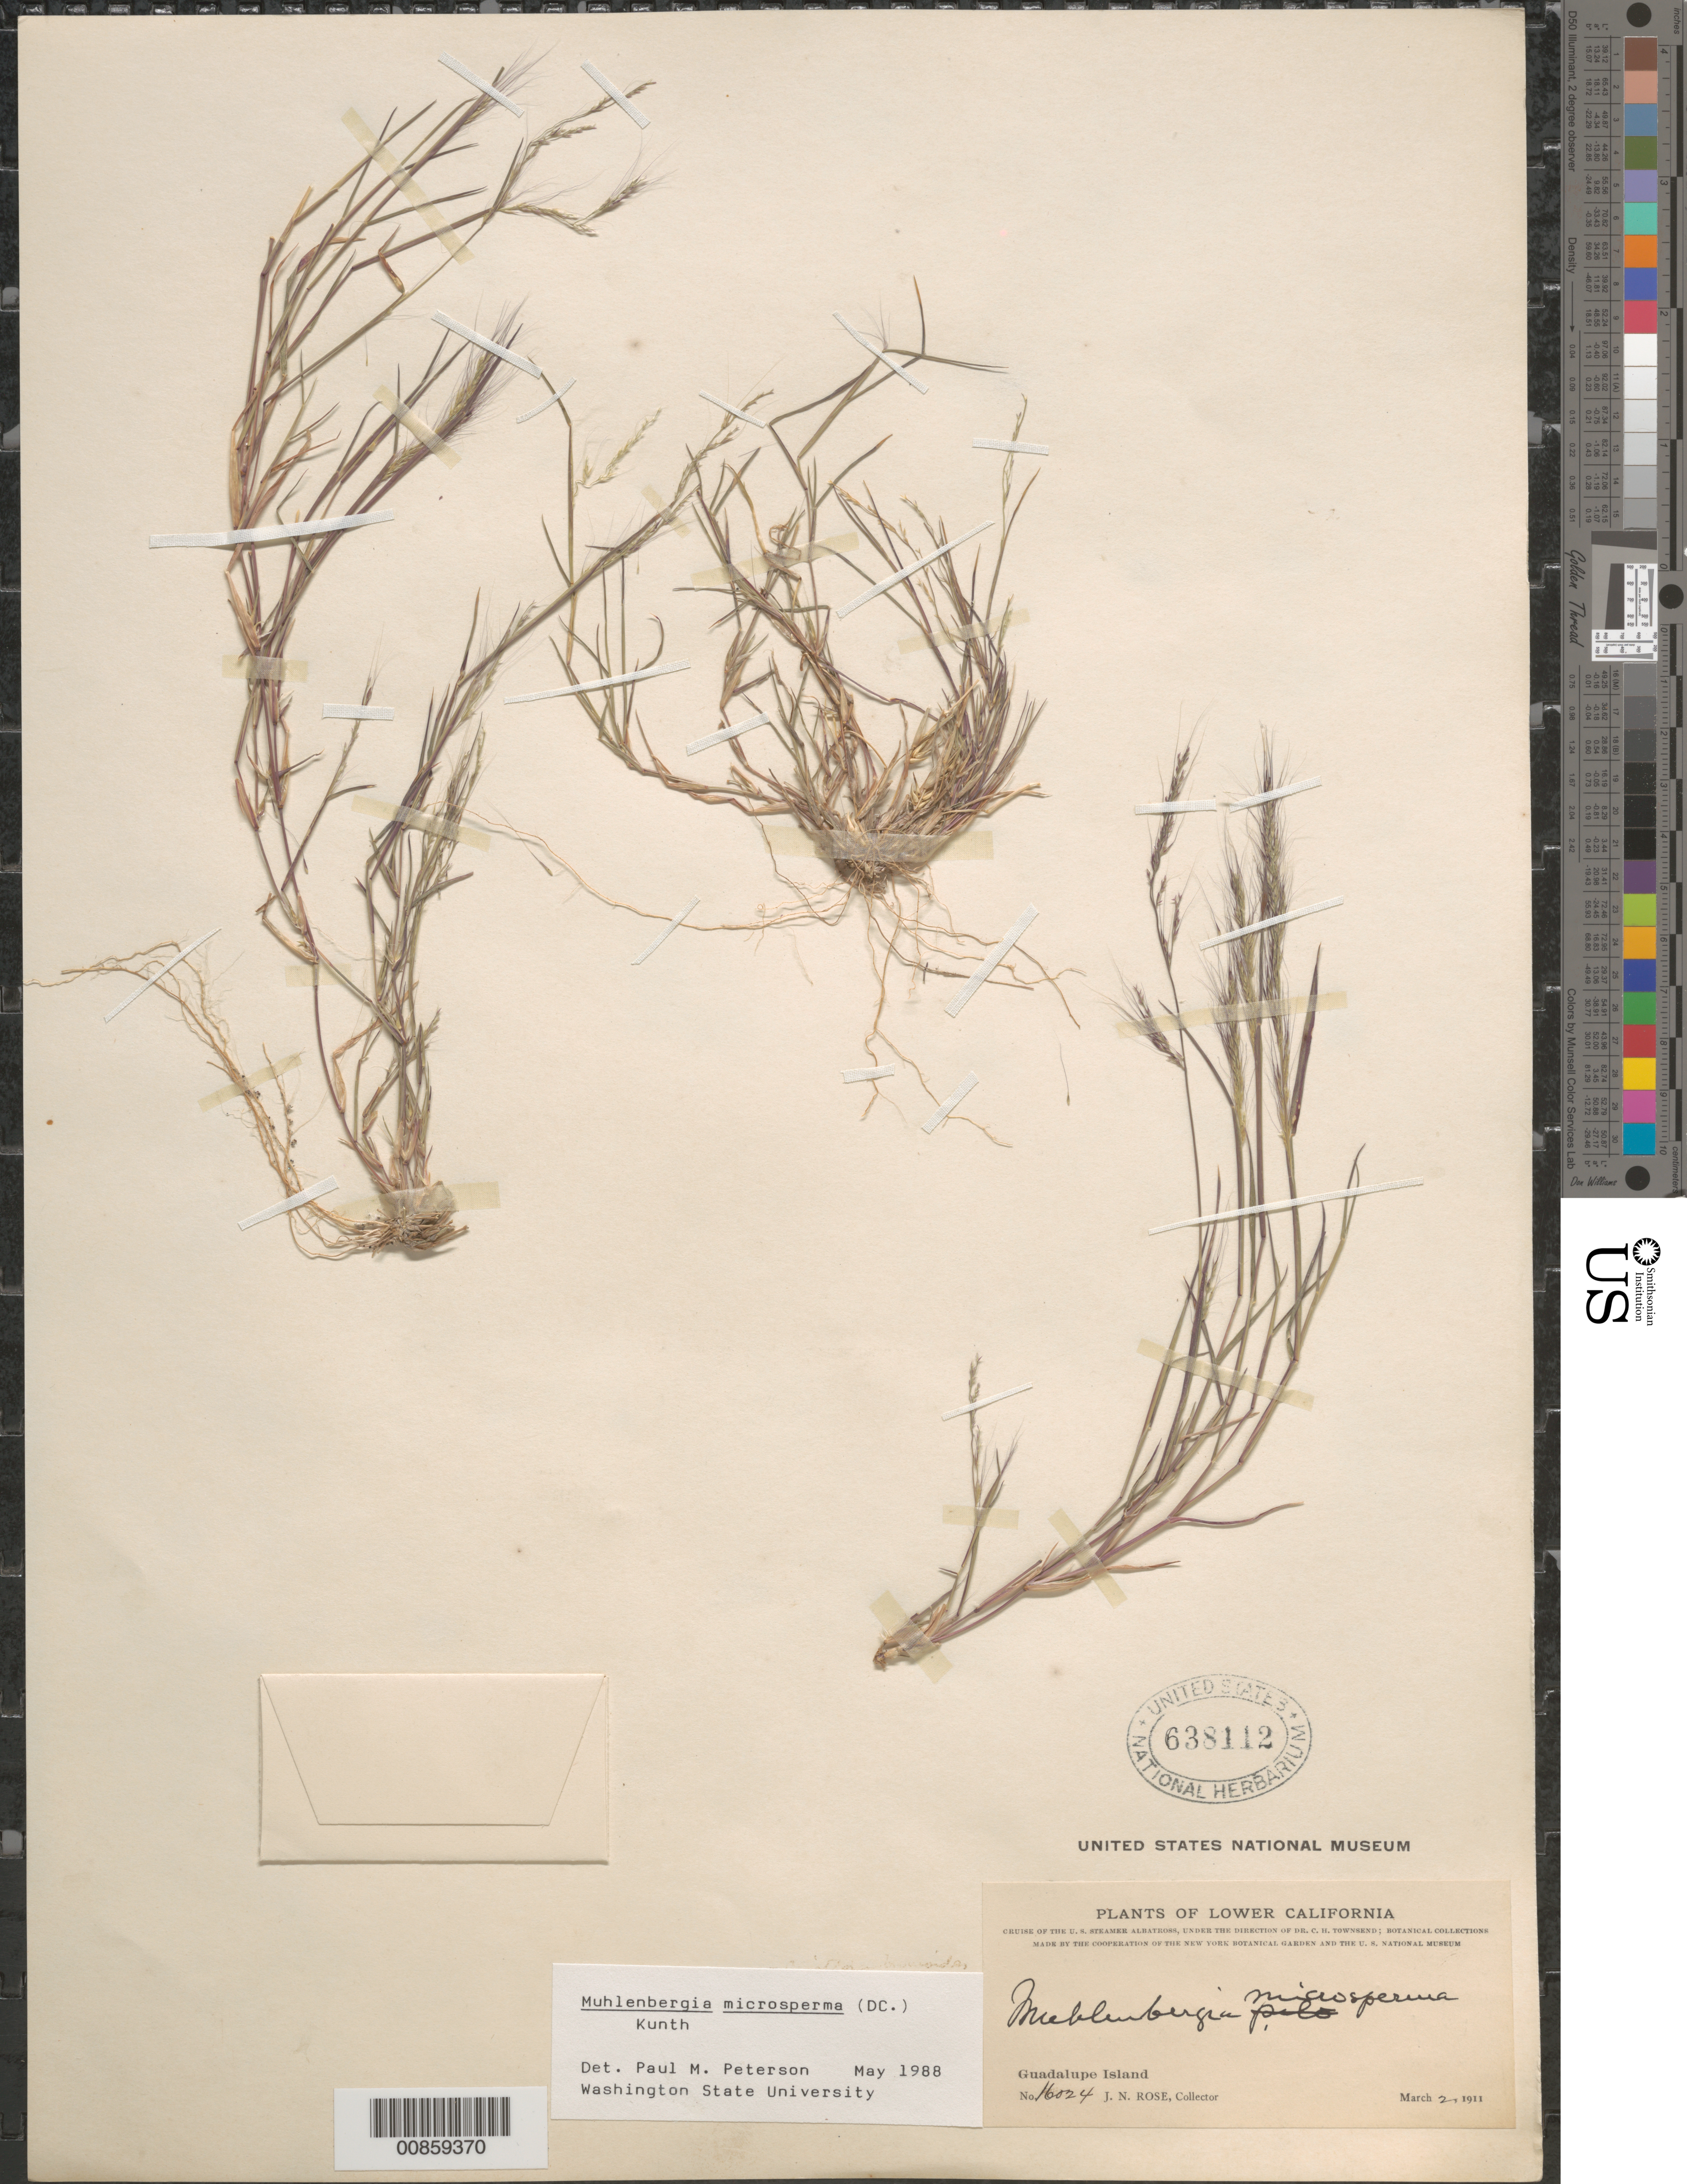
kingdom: Plantae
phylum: Tracheophyta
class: Liliopsida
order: Poales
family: Poaceae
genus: Muhlenbergia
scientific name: Muhlenbergia microsperma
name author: (DC.) Kunth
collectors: J. N. Rose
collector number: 16024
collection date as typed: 02 Mar 1911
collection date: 1911-03-02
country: Mexico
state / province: Baja California Norte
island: Guadalupe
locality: Guadalupe Island, B.C.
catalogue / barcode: US 638112